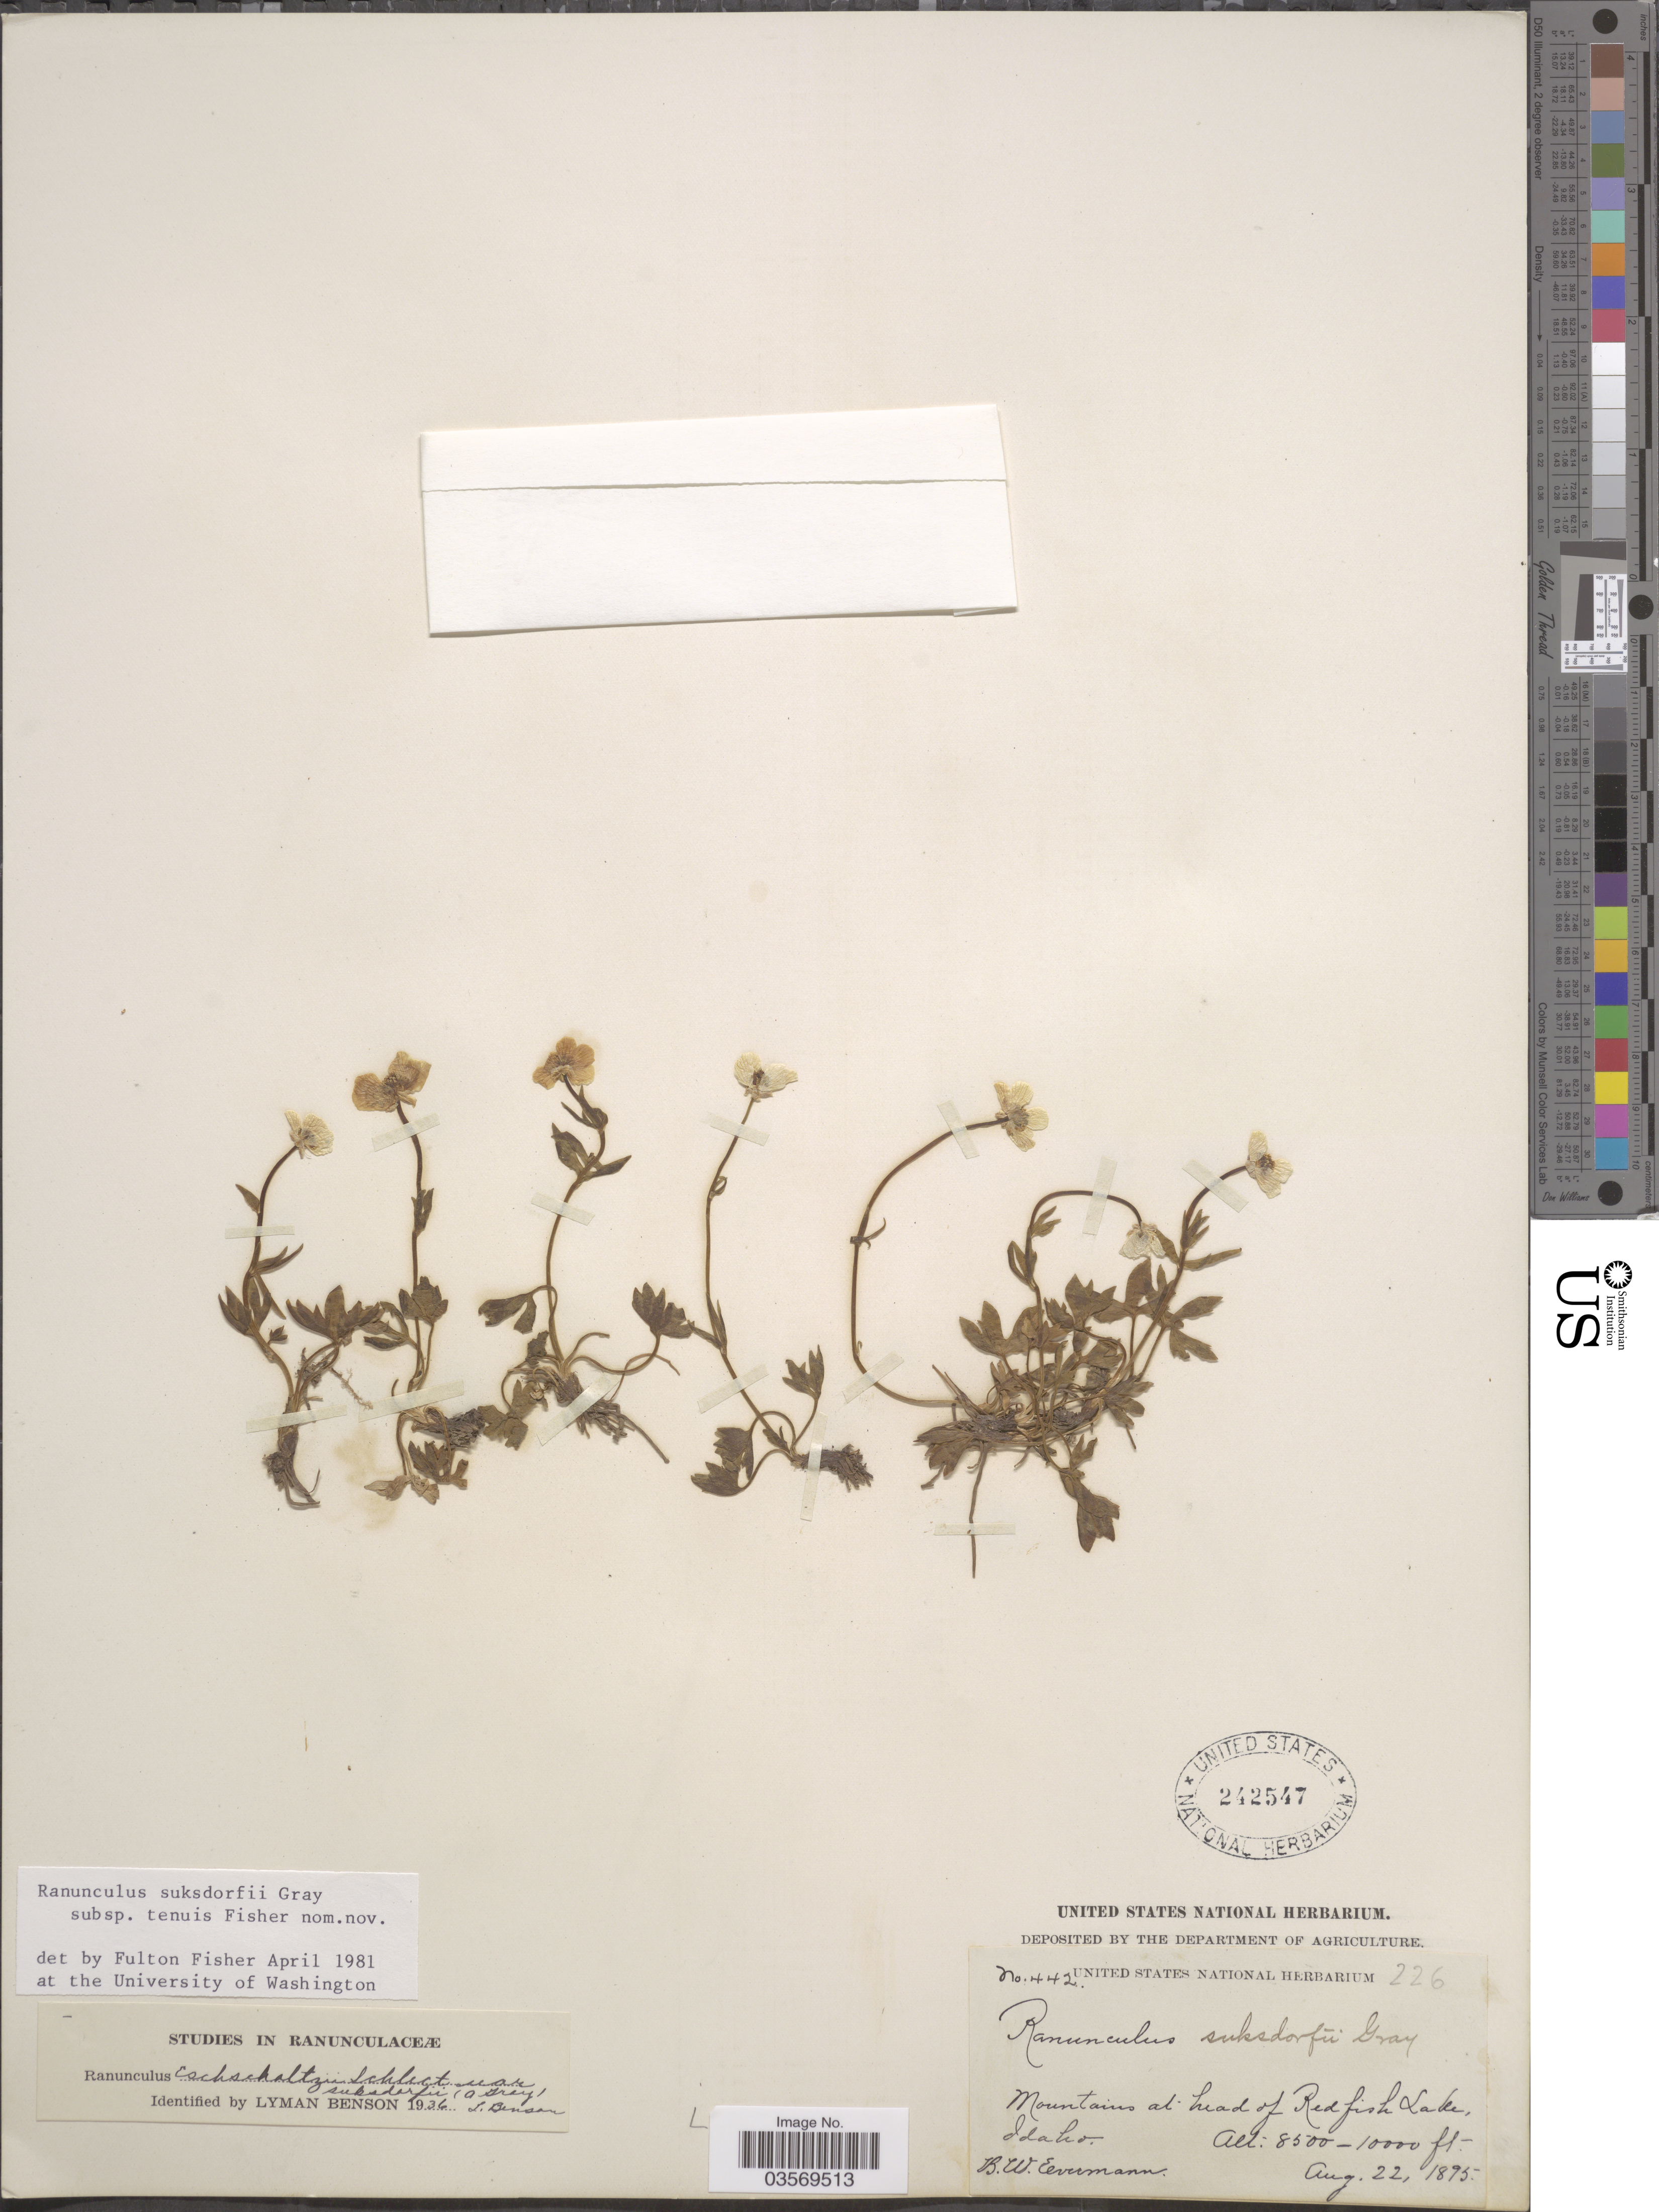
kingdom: Plantae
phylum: Tracheophyta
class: Magnoliopsida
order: Ranunculales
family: Ranunculaceae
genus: Ranunculus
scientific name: Ranunculus suksdorfii subsp. tenuis F.J.F. Fisher, nom. nov. ined.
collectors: B. W. Evermann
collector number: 442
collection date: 1895-08-22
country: United States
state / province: Idaho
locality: Mountains at head of Redfish Lake.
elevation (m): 2591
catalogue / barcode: US 242547